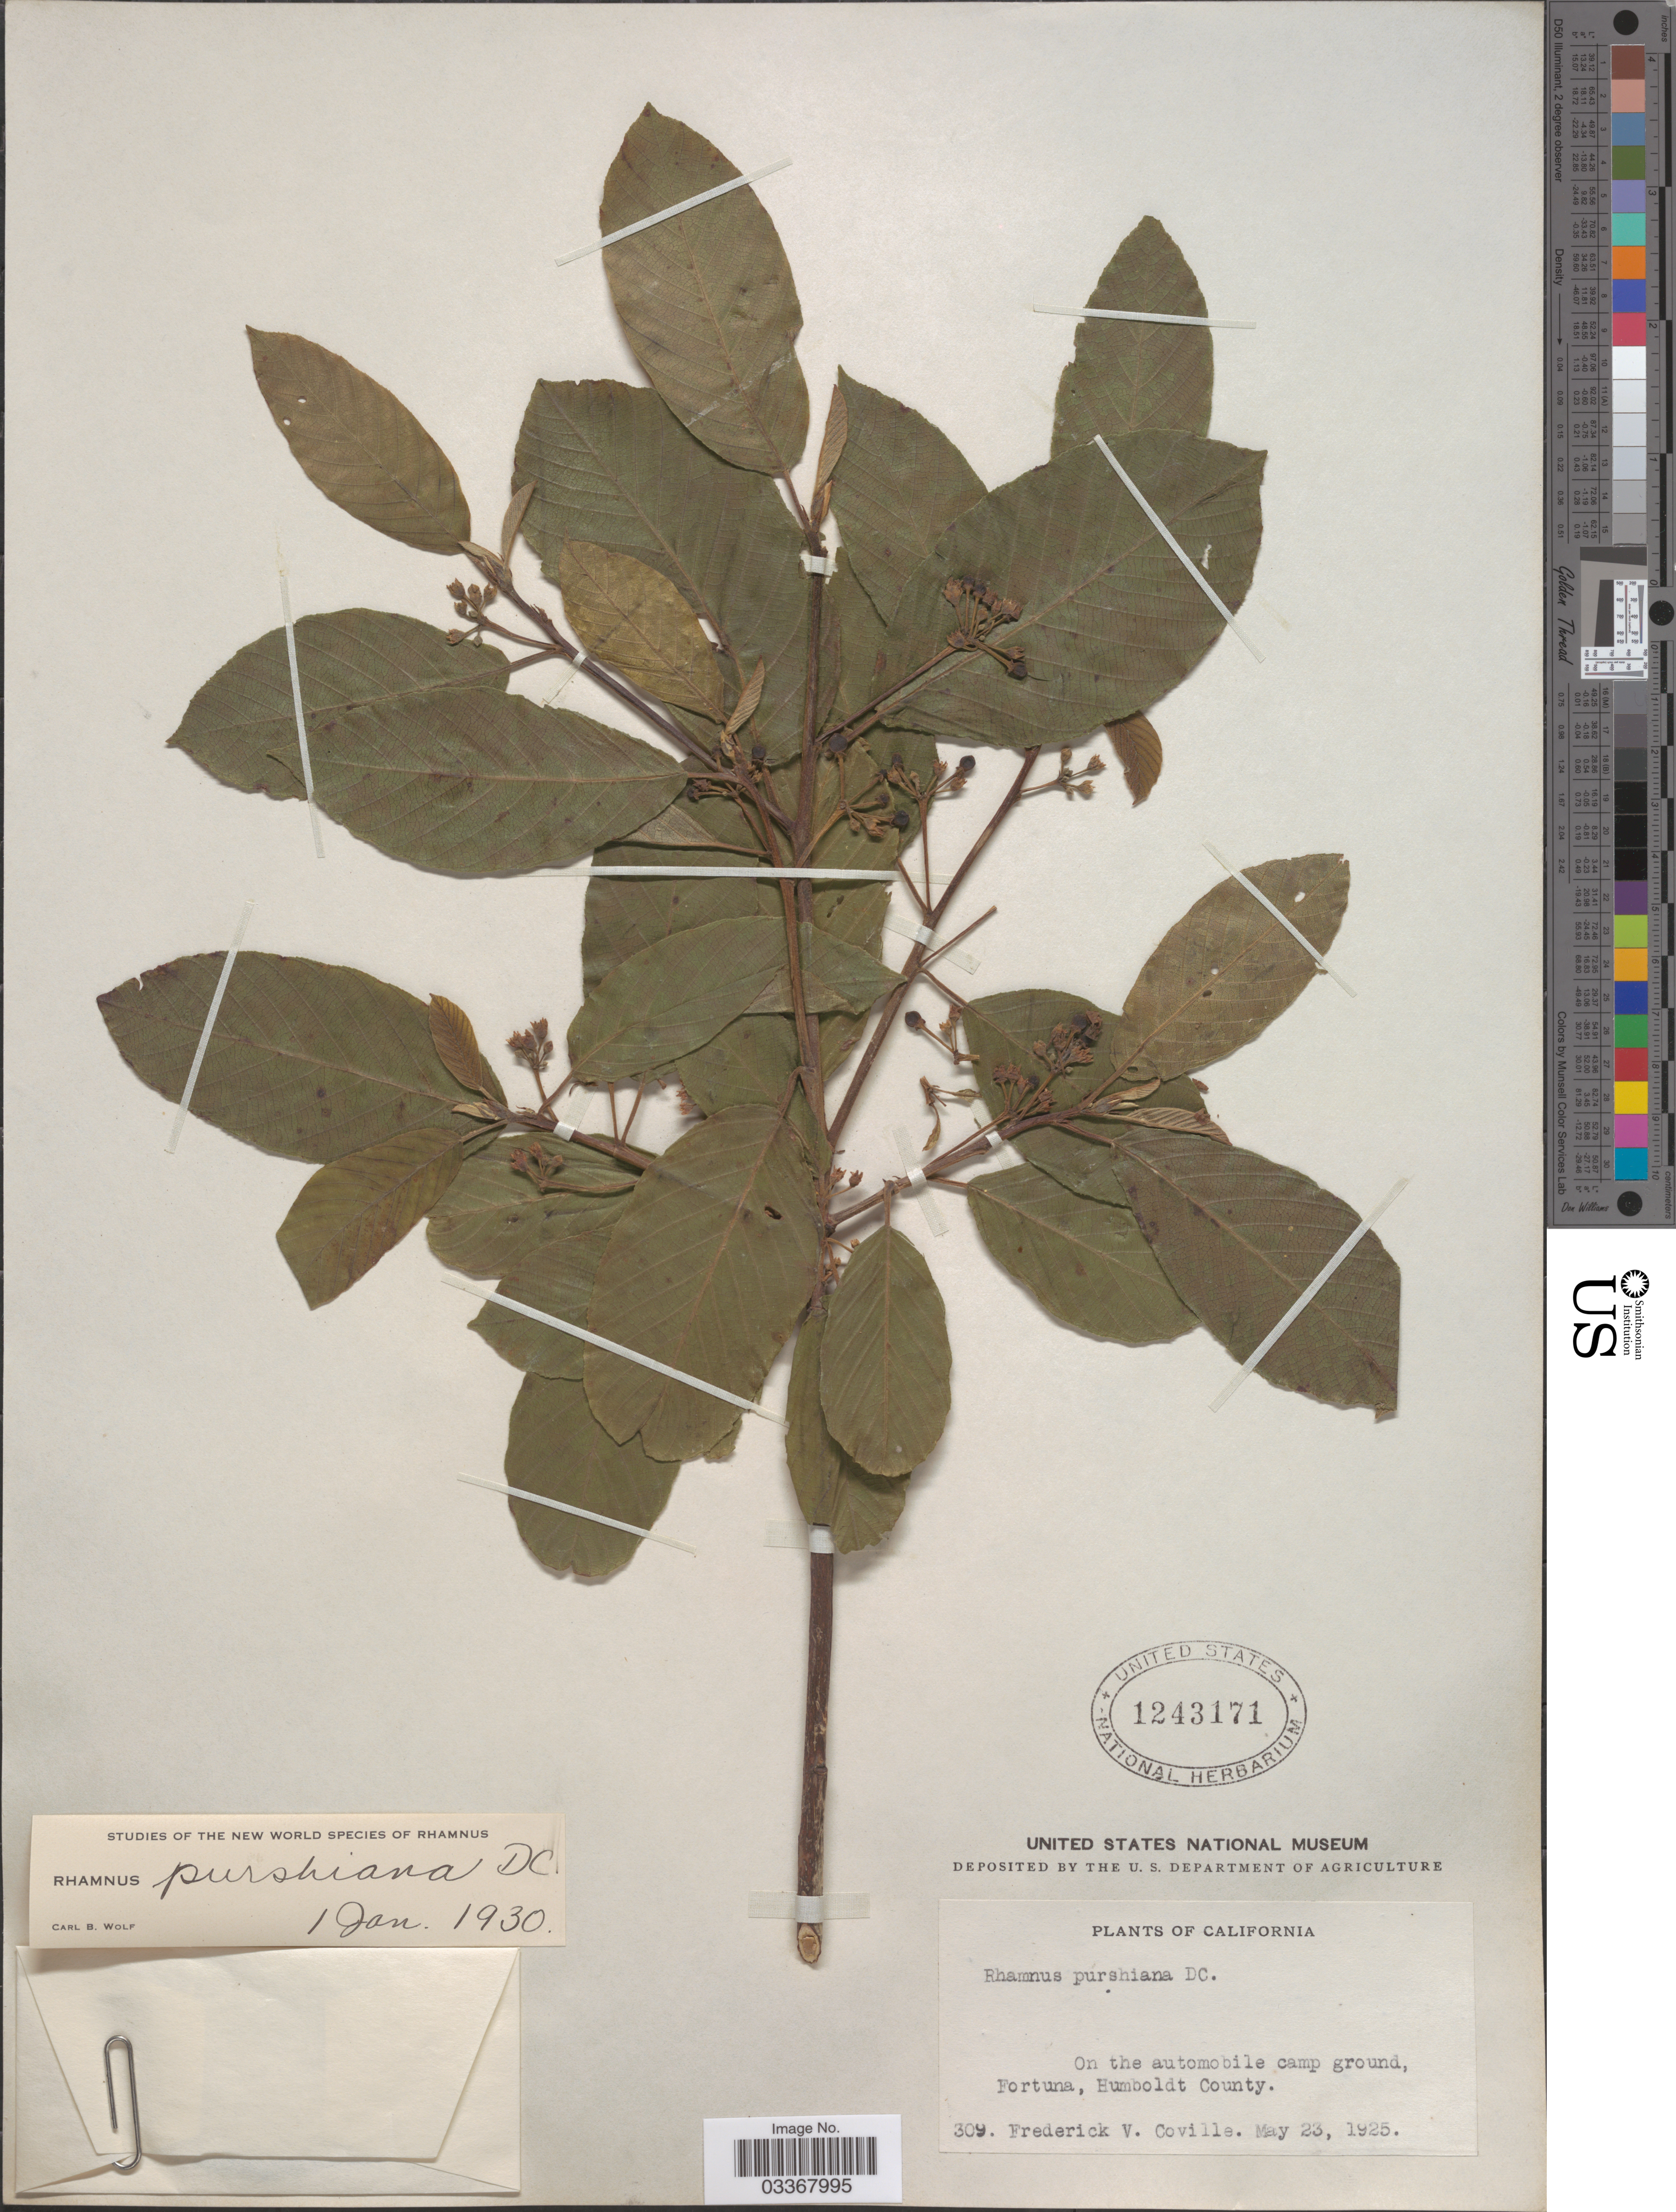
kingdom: Plantae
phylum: Tracheophyta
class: Magnoliopsida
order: Rosales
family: Rhamnaceae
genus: Frangula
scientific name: Frangula purshiana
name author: (DC.) A. Gray ex J.G. Cooper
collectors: F. V. Coville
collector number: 309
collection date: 1925-05-23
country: United States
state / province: California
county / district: Humboldt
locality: On the automobile camp camp ground, Fortuna, Humboldt County.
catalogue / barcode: US 1243171